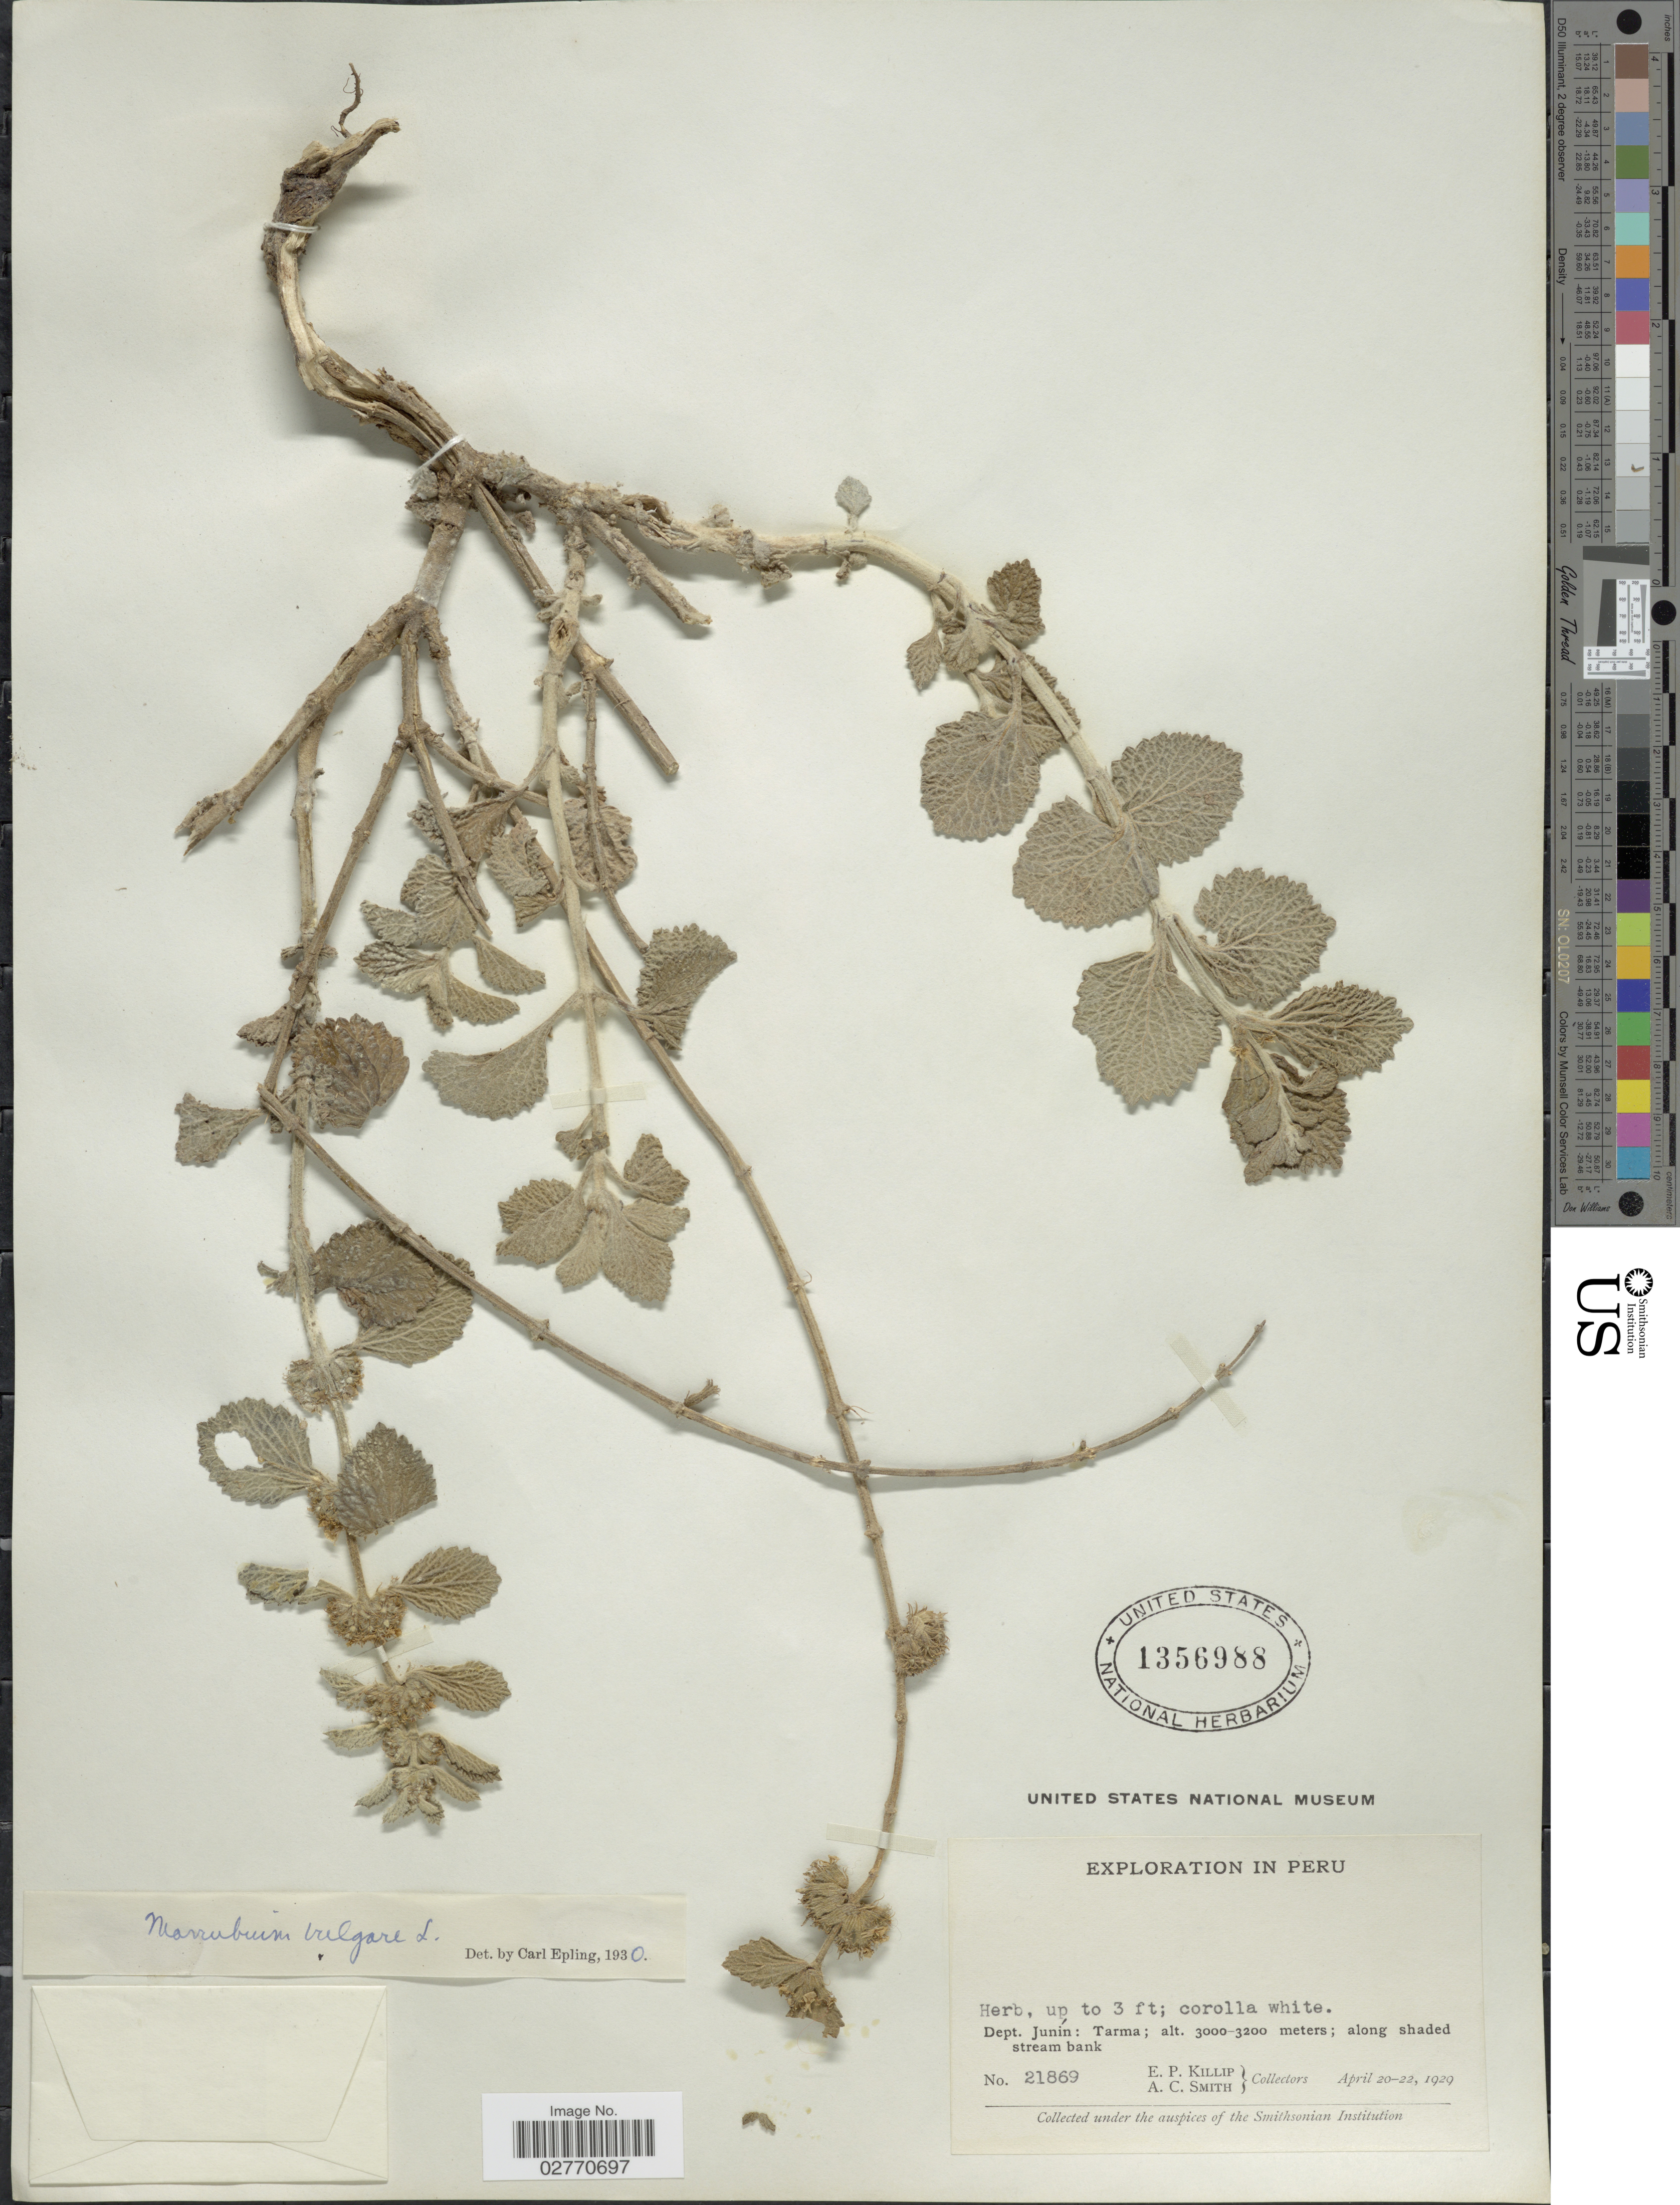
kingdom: Plantae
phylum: Tracheophyta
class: Magnoliopsida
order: Lamiales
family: Lamiaceae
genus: Marrubium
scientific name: Marrubium vulgare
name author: L.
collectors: E. P. Killip & A. C. Smith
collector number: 21869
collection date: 1929-04-20/1929-04-22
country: Peru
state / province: Junín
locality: Tarma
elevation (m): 3000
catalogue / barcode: US 1356988